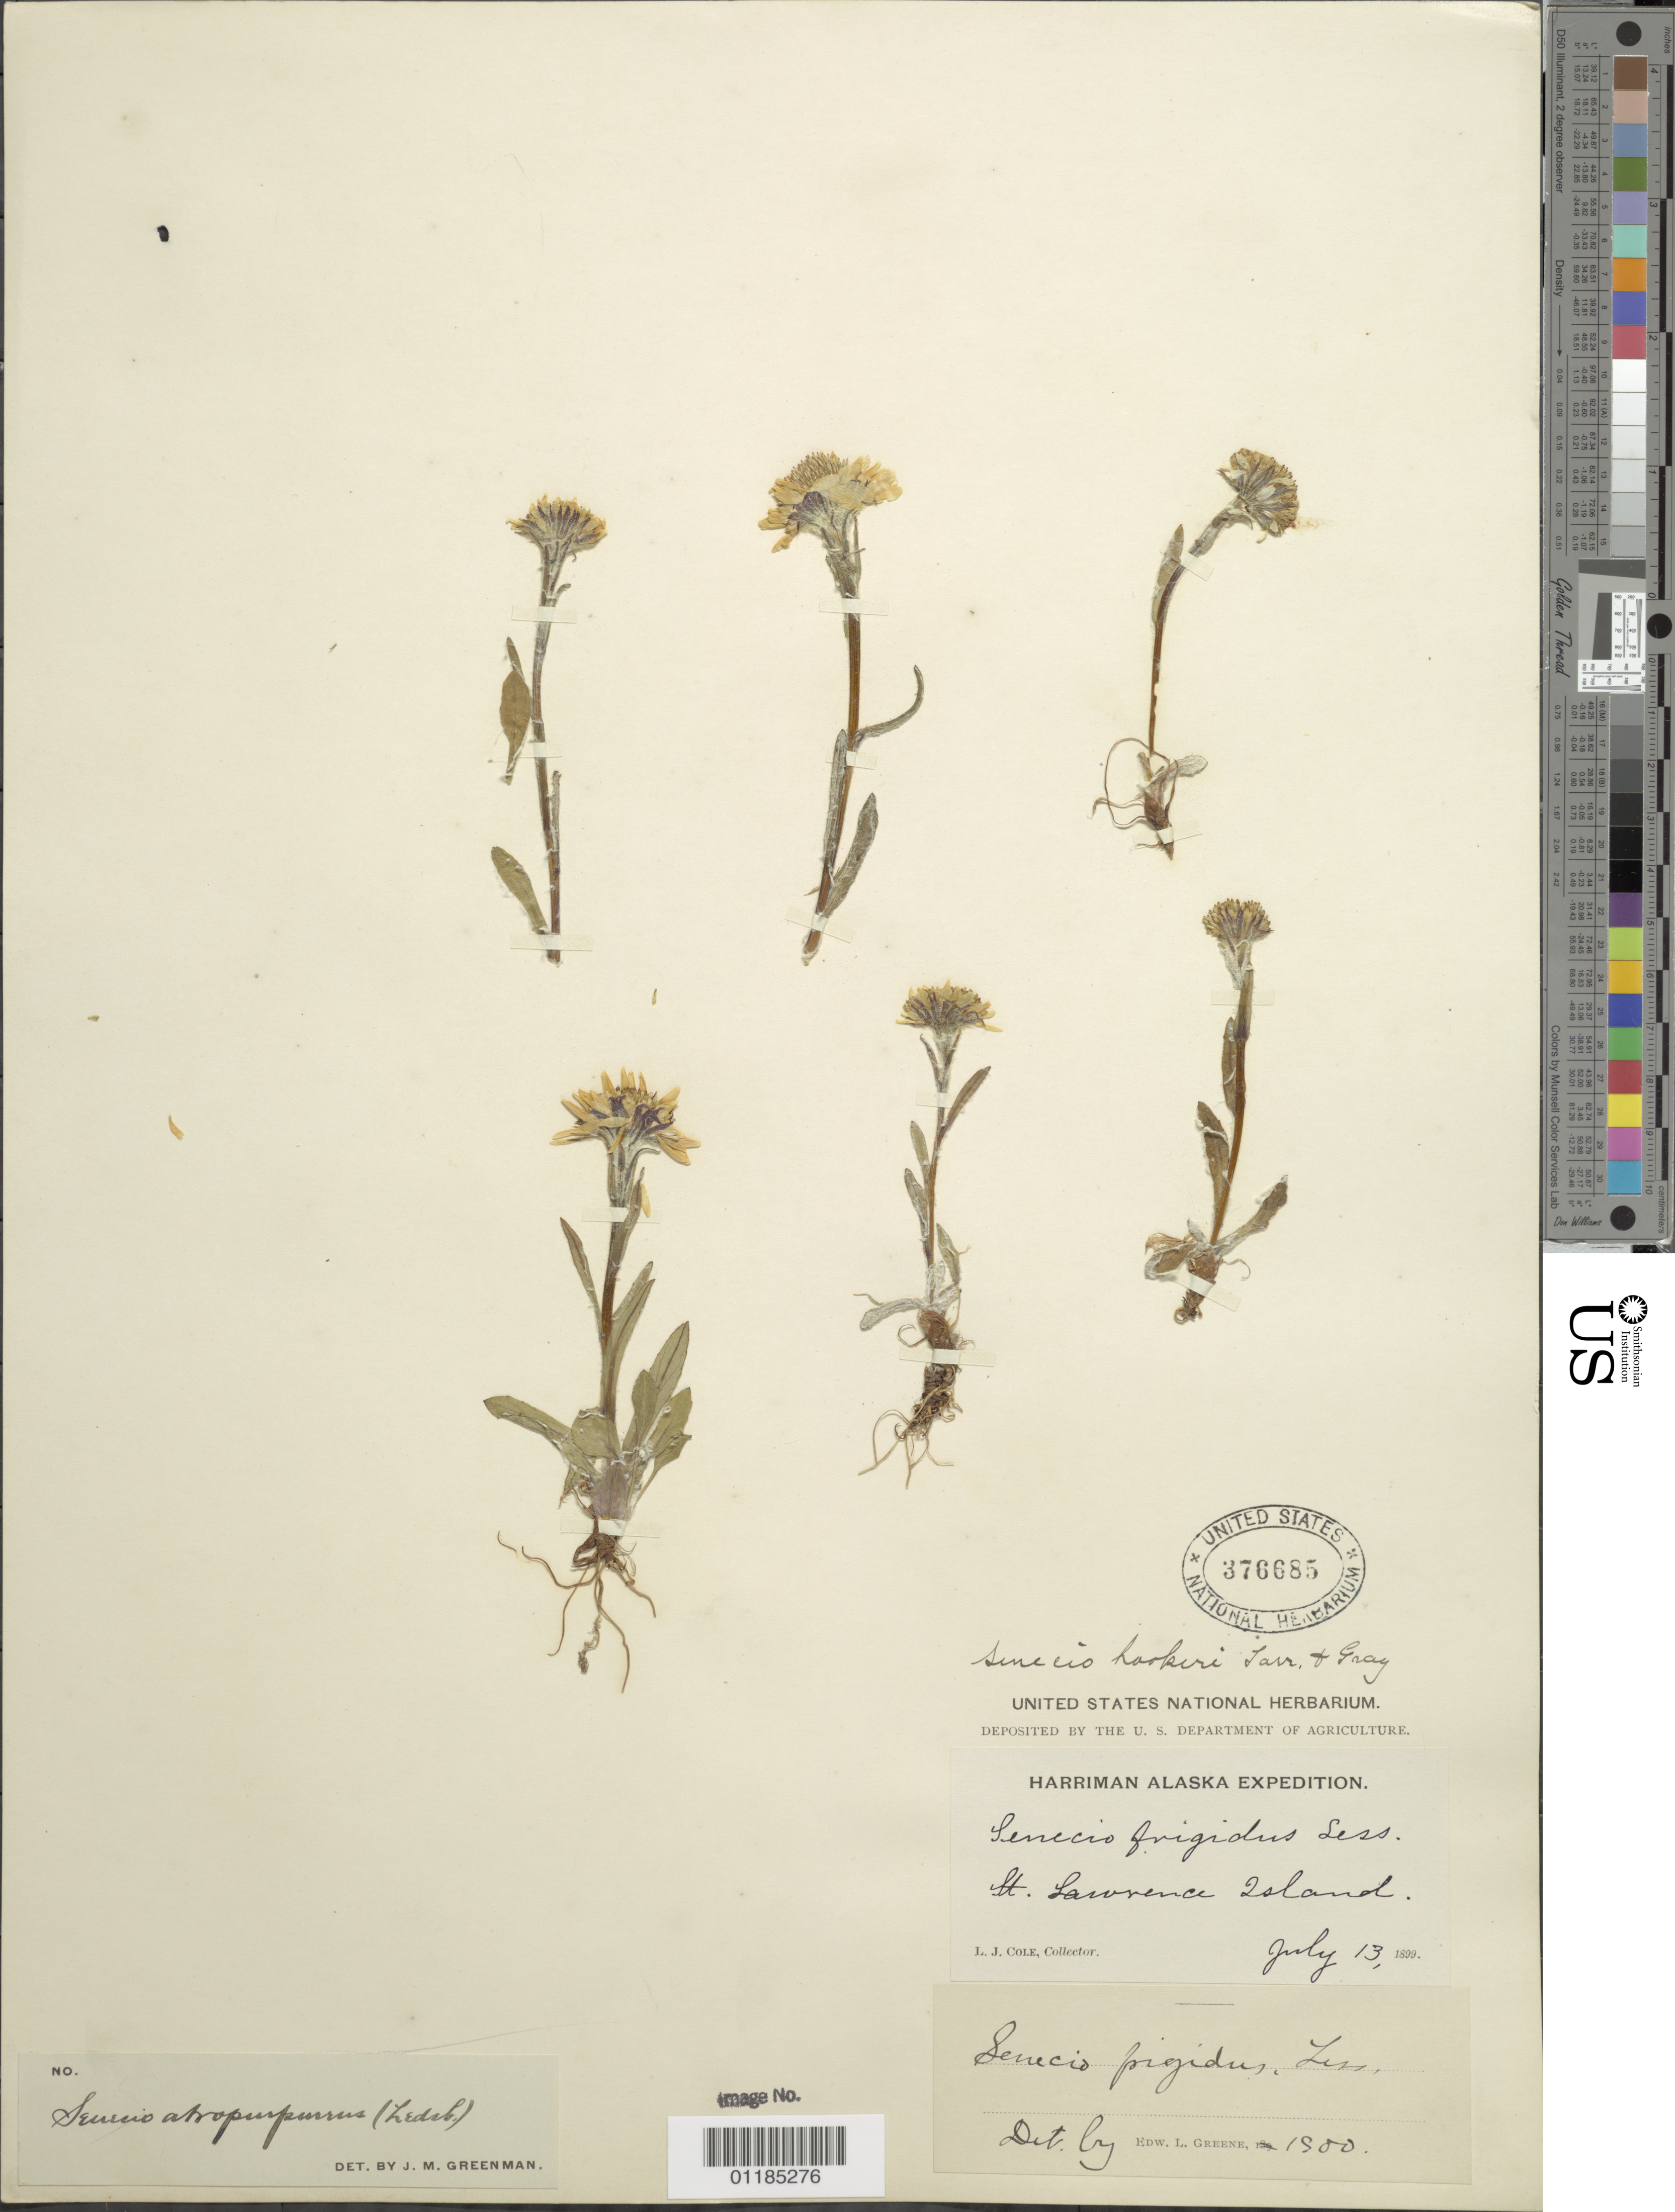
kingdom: Plantae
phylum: Tracheophyta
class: Magnoliopsida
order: Asterales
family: Asteraceae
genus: Tephroseris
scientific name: Tephroseris integrifolia subsp. atropurpurea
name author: (Ledeb.) B. Nord.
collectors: L. Cole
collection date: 1899-07-13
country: United States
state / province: Alaska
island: St. Lawrence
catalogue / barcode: US 376685